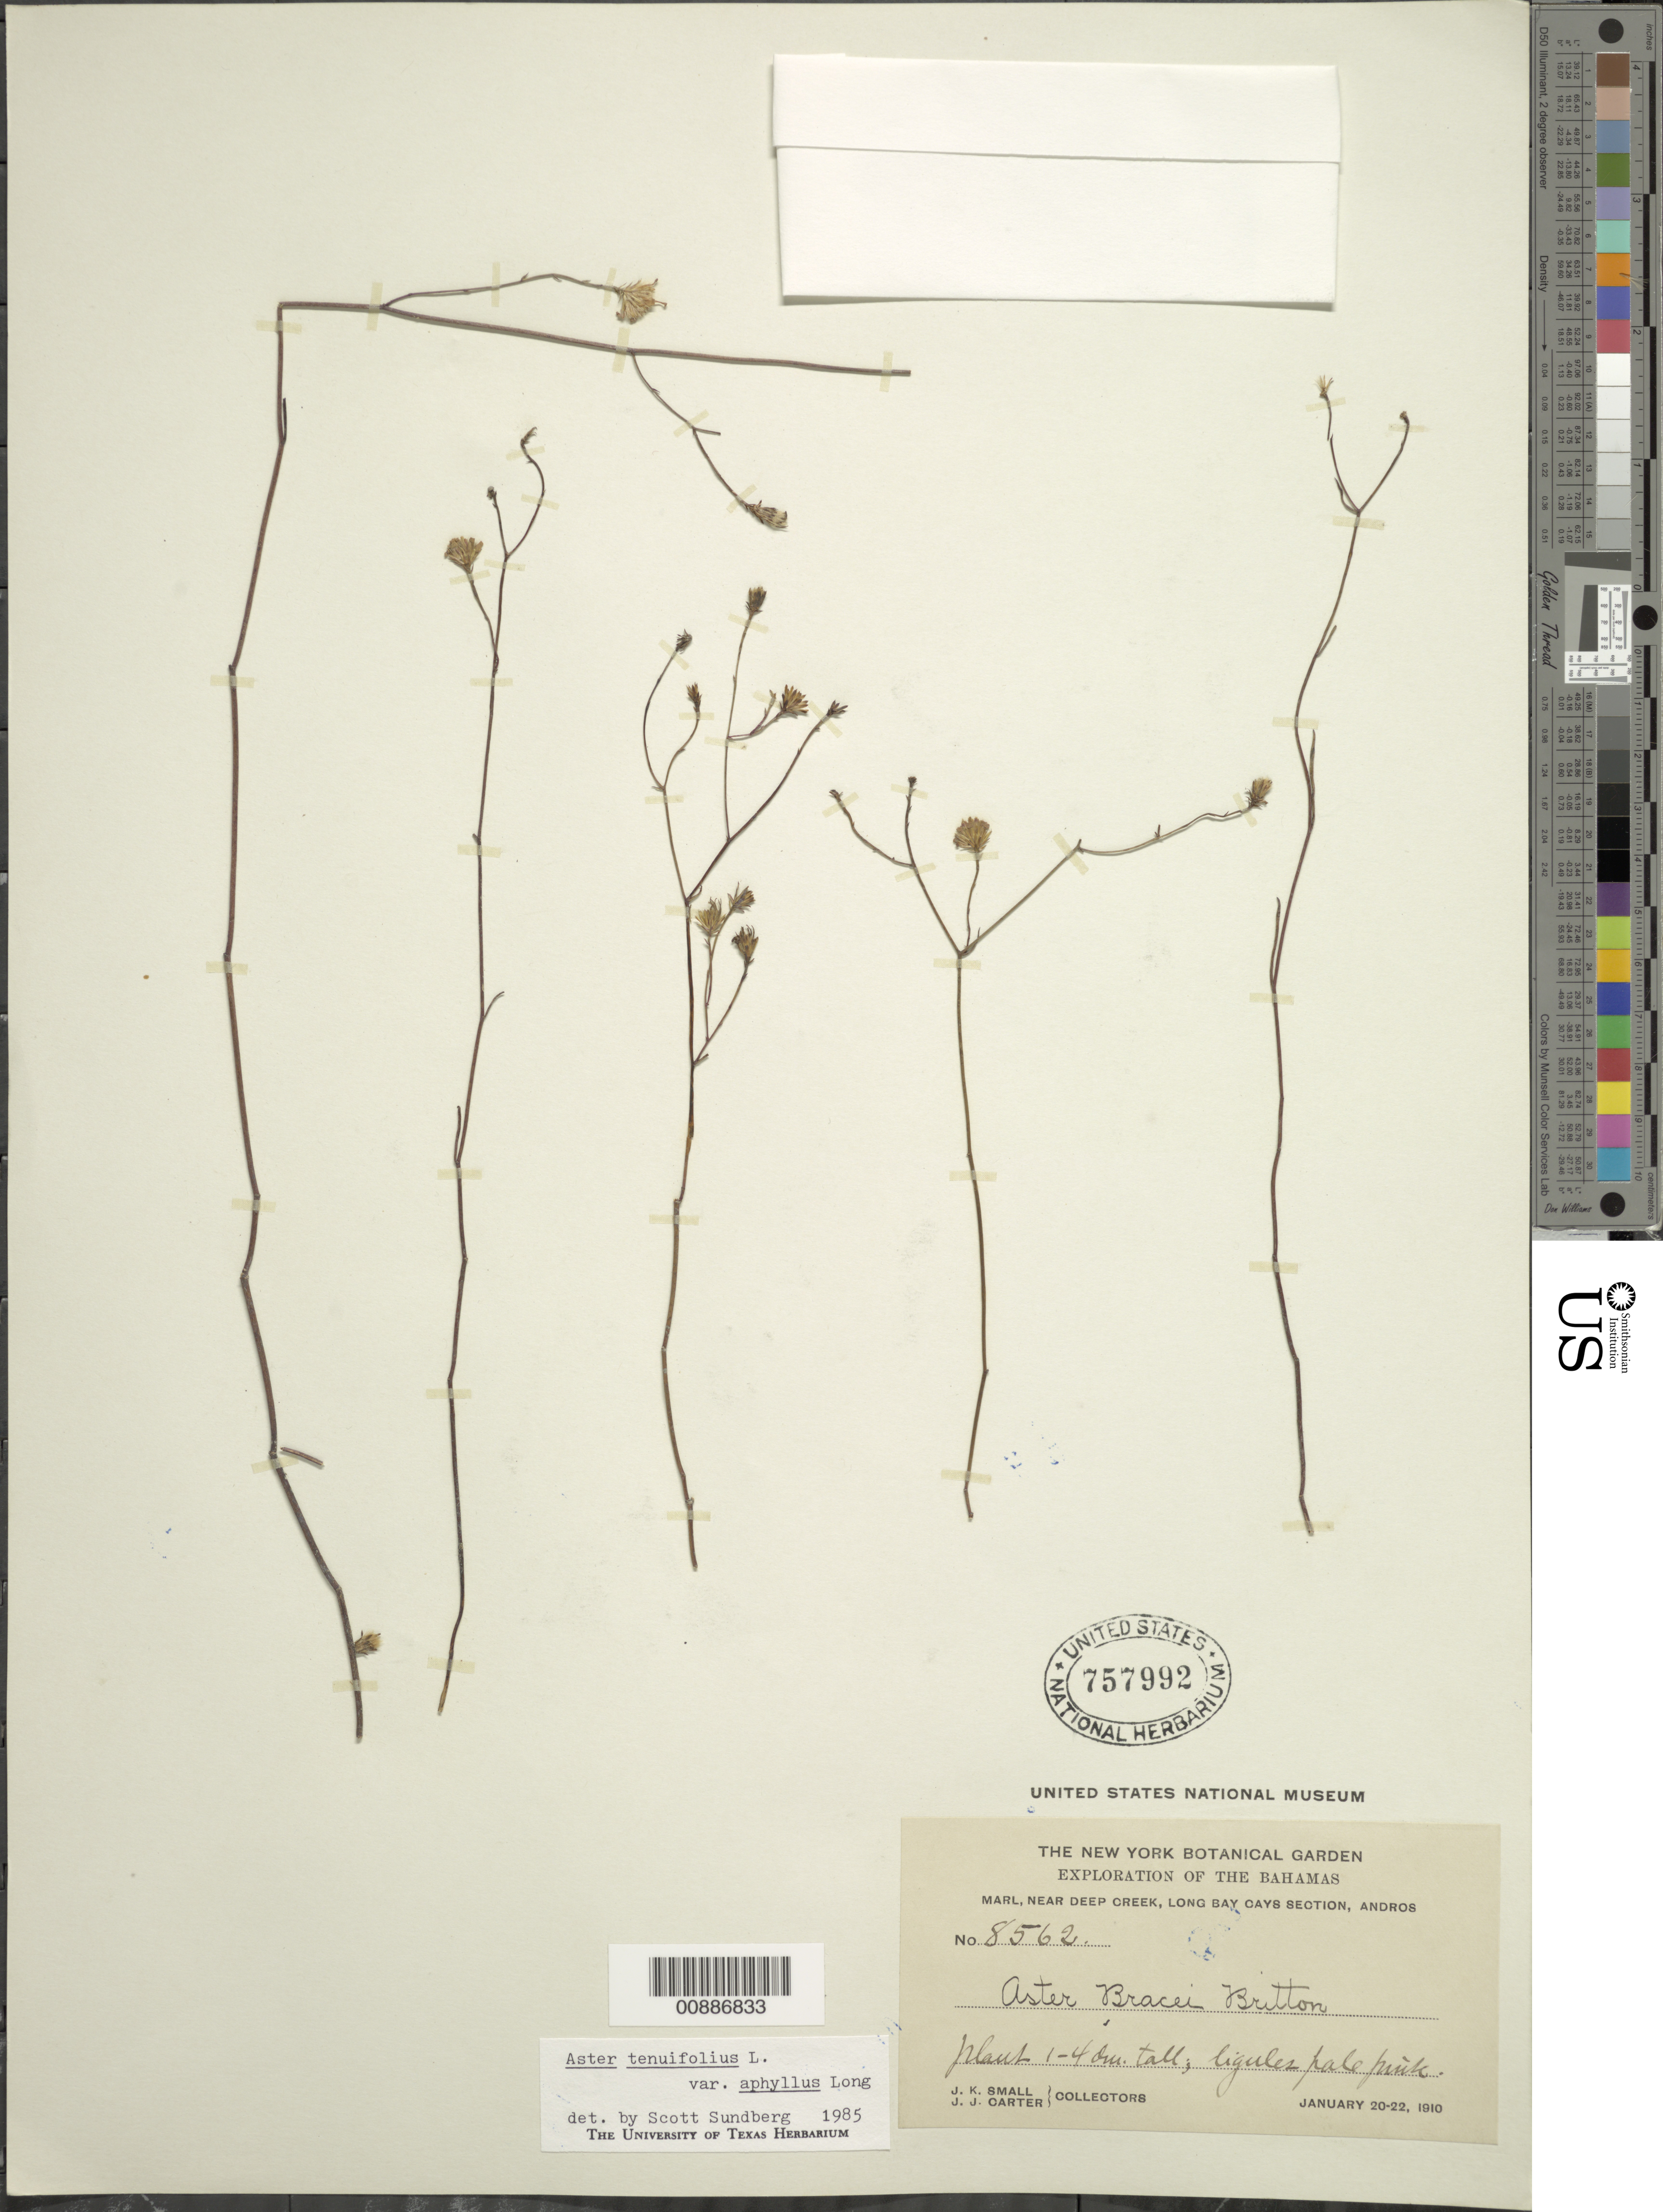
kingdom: Plantae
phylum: Tracheophyta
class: Magnoliopsida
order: Asterales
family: Asteraceae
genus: Symphyotrichum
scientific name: Symphyotrichum tenuifolium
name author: (L.) G.L. Nesom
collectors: J. K. Small & J. J. Carter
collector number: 8562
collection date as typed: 20 Jan 1910 to 22 Jan 1910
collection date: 1910-01-20/1910-01-22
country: Bahamas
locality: Andros, Long Bay Cays Section. Near Deep Creek.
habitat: Marl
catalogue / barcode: US 757992